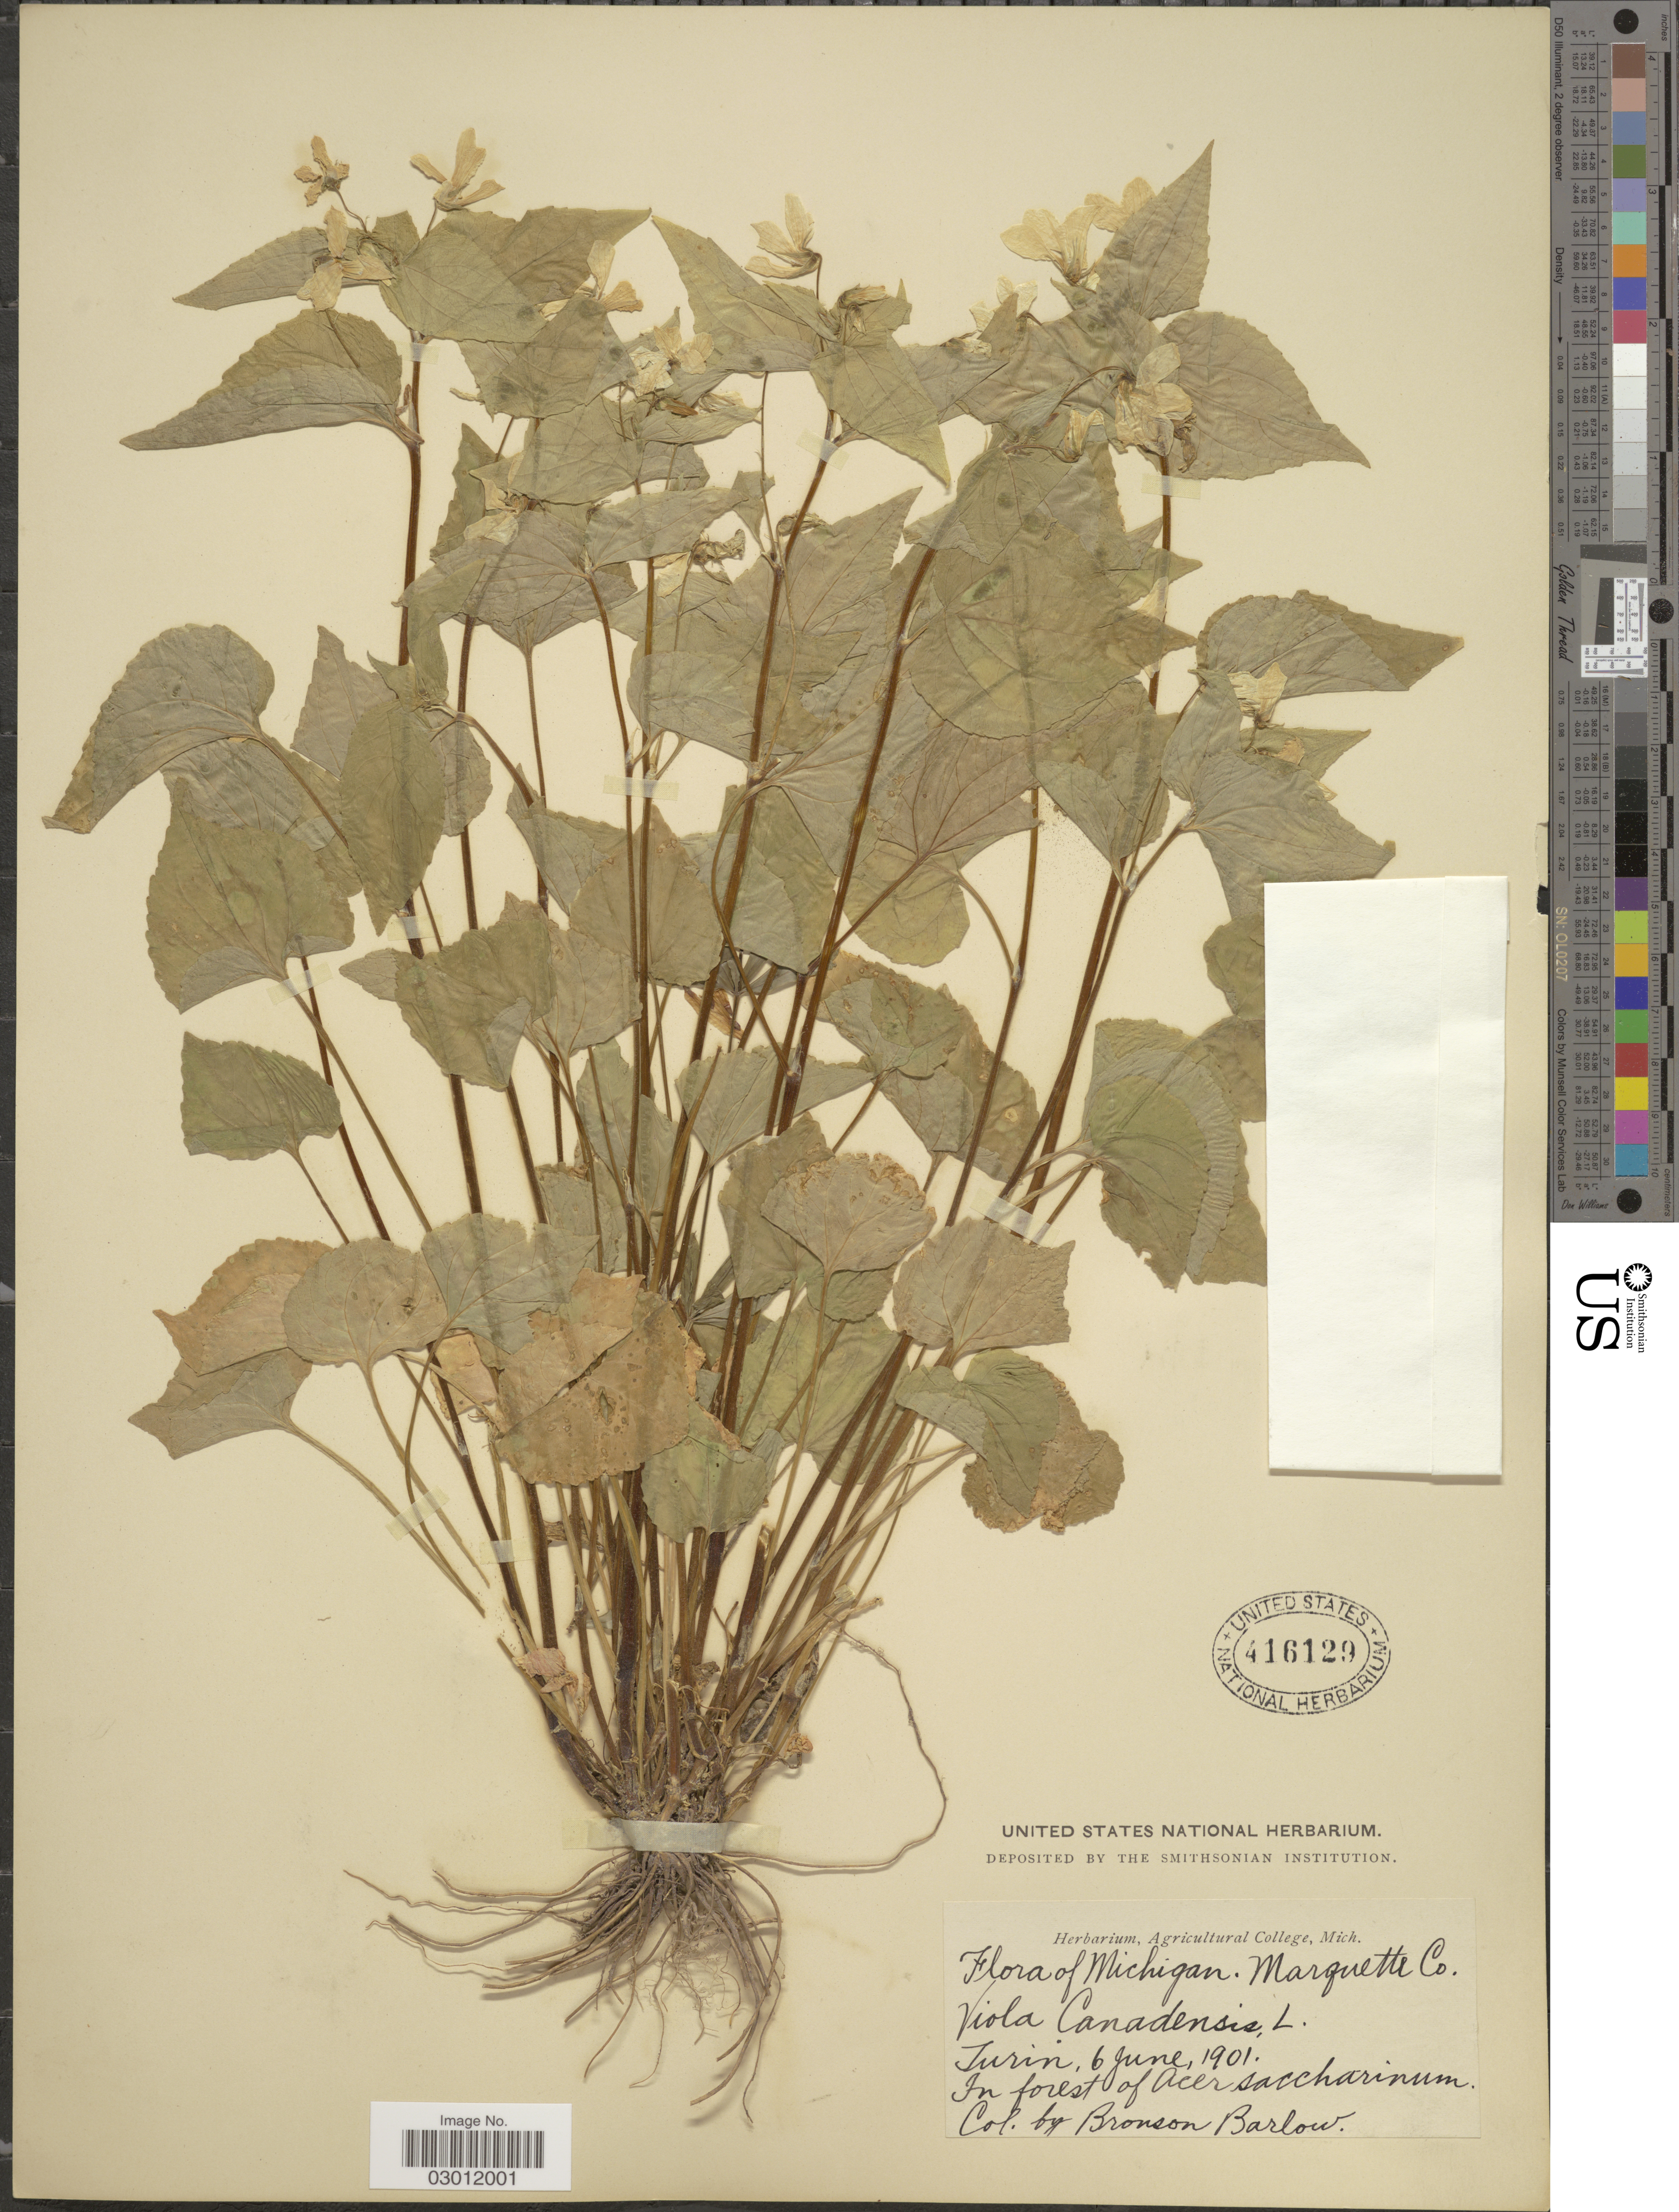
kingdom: Plantae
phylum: Tracheophyta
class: Magnoliopsida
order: Malpighiales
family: Violaceae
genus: Viola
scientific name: Viola canadensis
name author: L.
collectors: Barlow, B.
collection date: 1901-06-06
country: United States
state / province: Michigan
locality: Marquette Co. Jurin. In forest of Acer saccharinum.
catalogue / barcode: US 416129